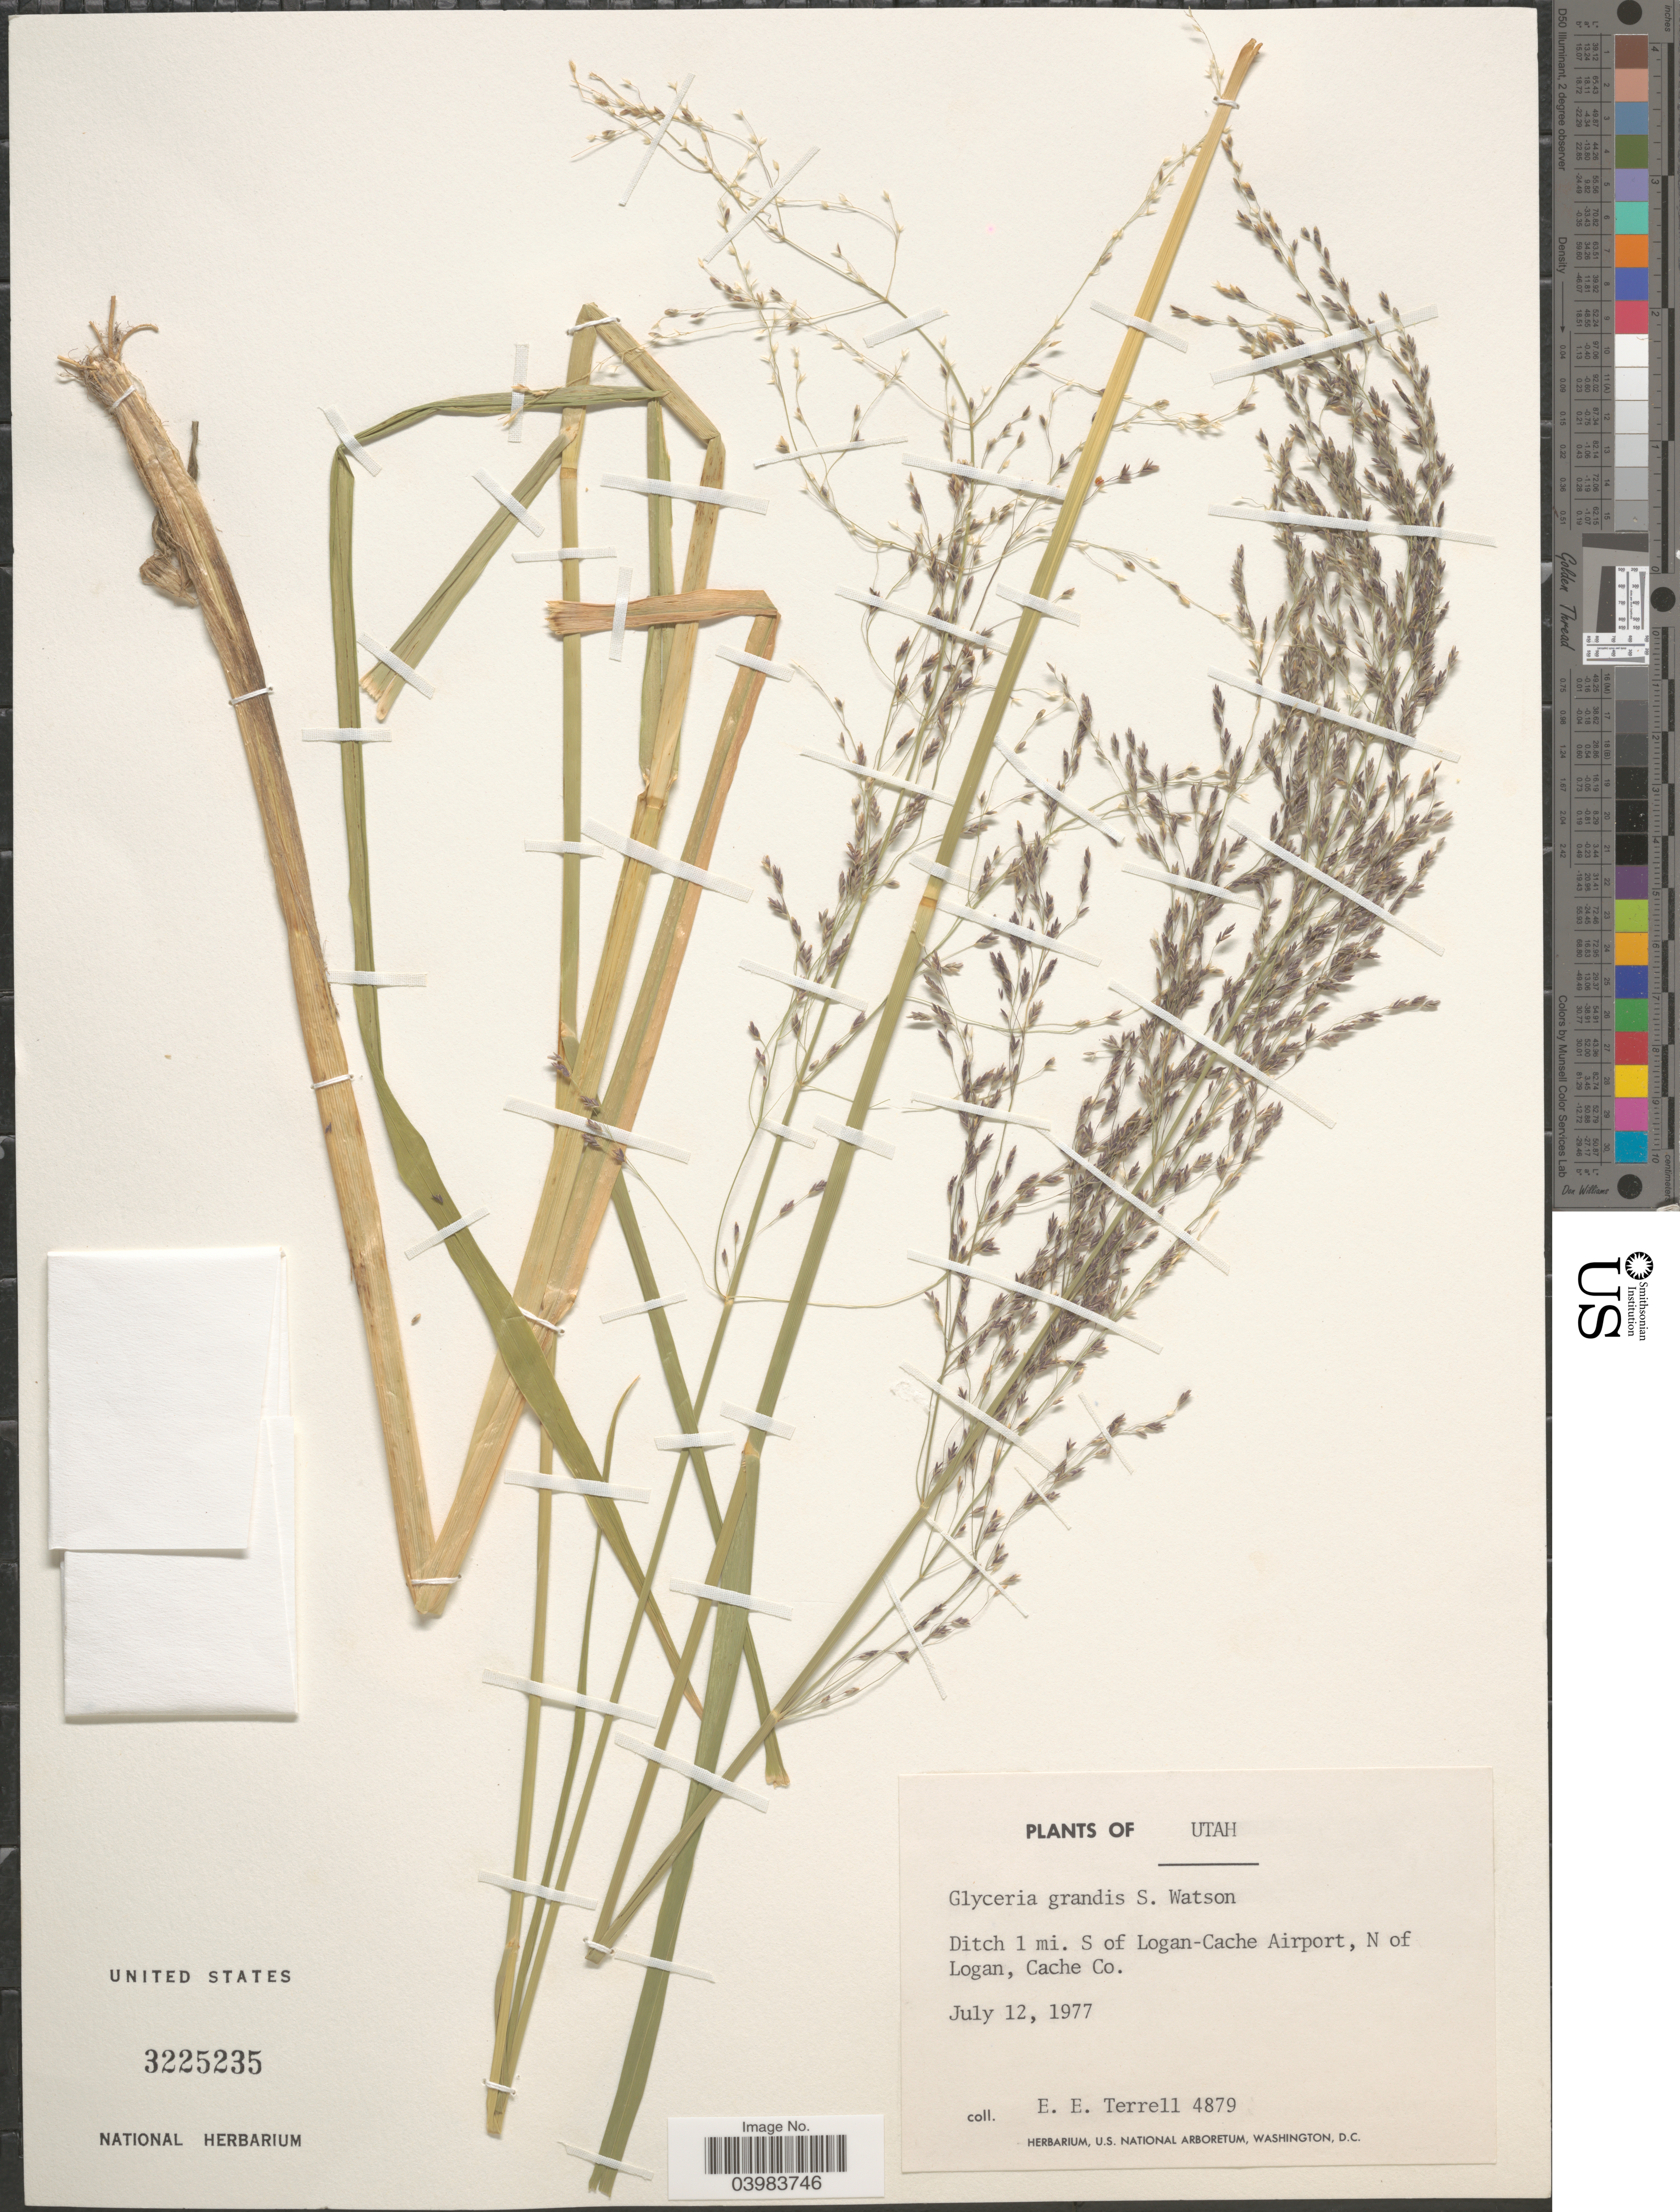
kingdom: Plantae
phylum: Tracheophyta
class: Liliopsida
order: Poales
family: Poaceae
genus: Glyceria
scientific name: Glyceria grandis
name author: S. Watson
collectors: E. E. Terrell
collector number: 4879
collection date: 1977-07-12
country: United States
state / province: Utah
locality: Ditch 1 mi. S of Logan-Cache Airport, N of Logan, Cache Co.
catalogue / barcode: US 3225235